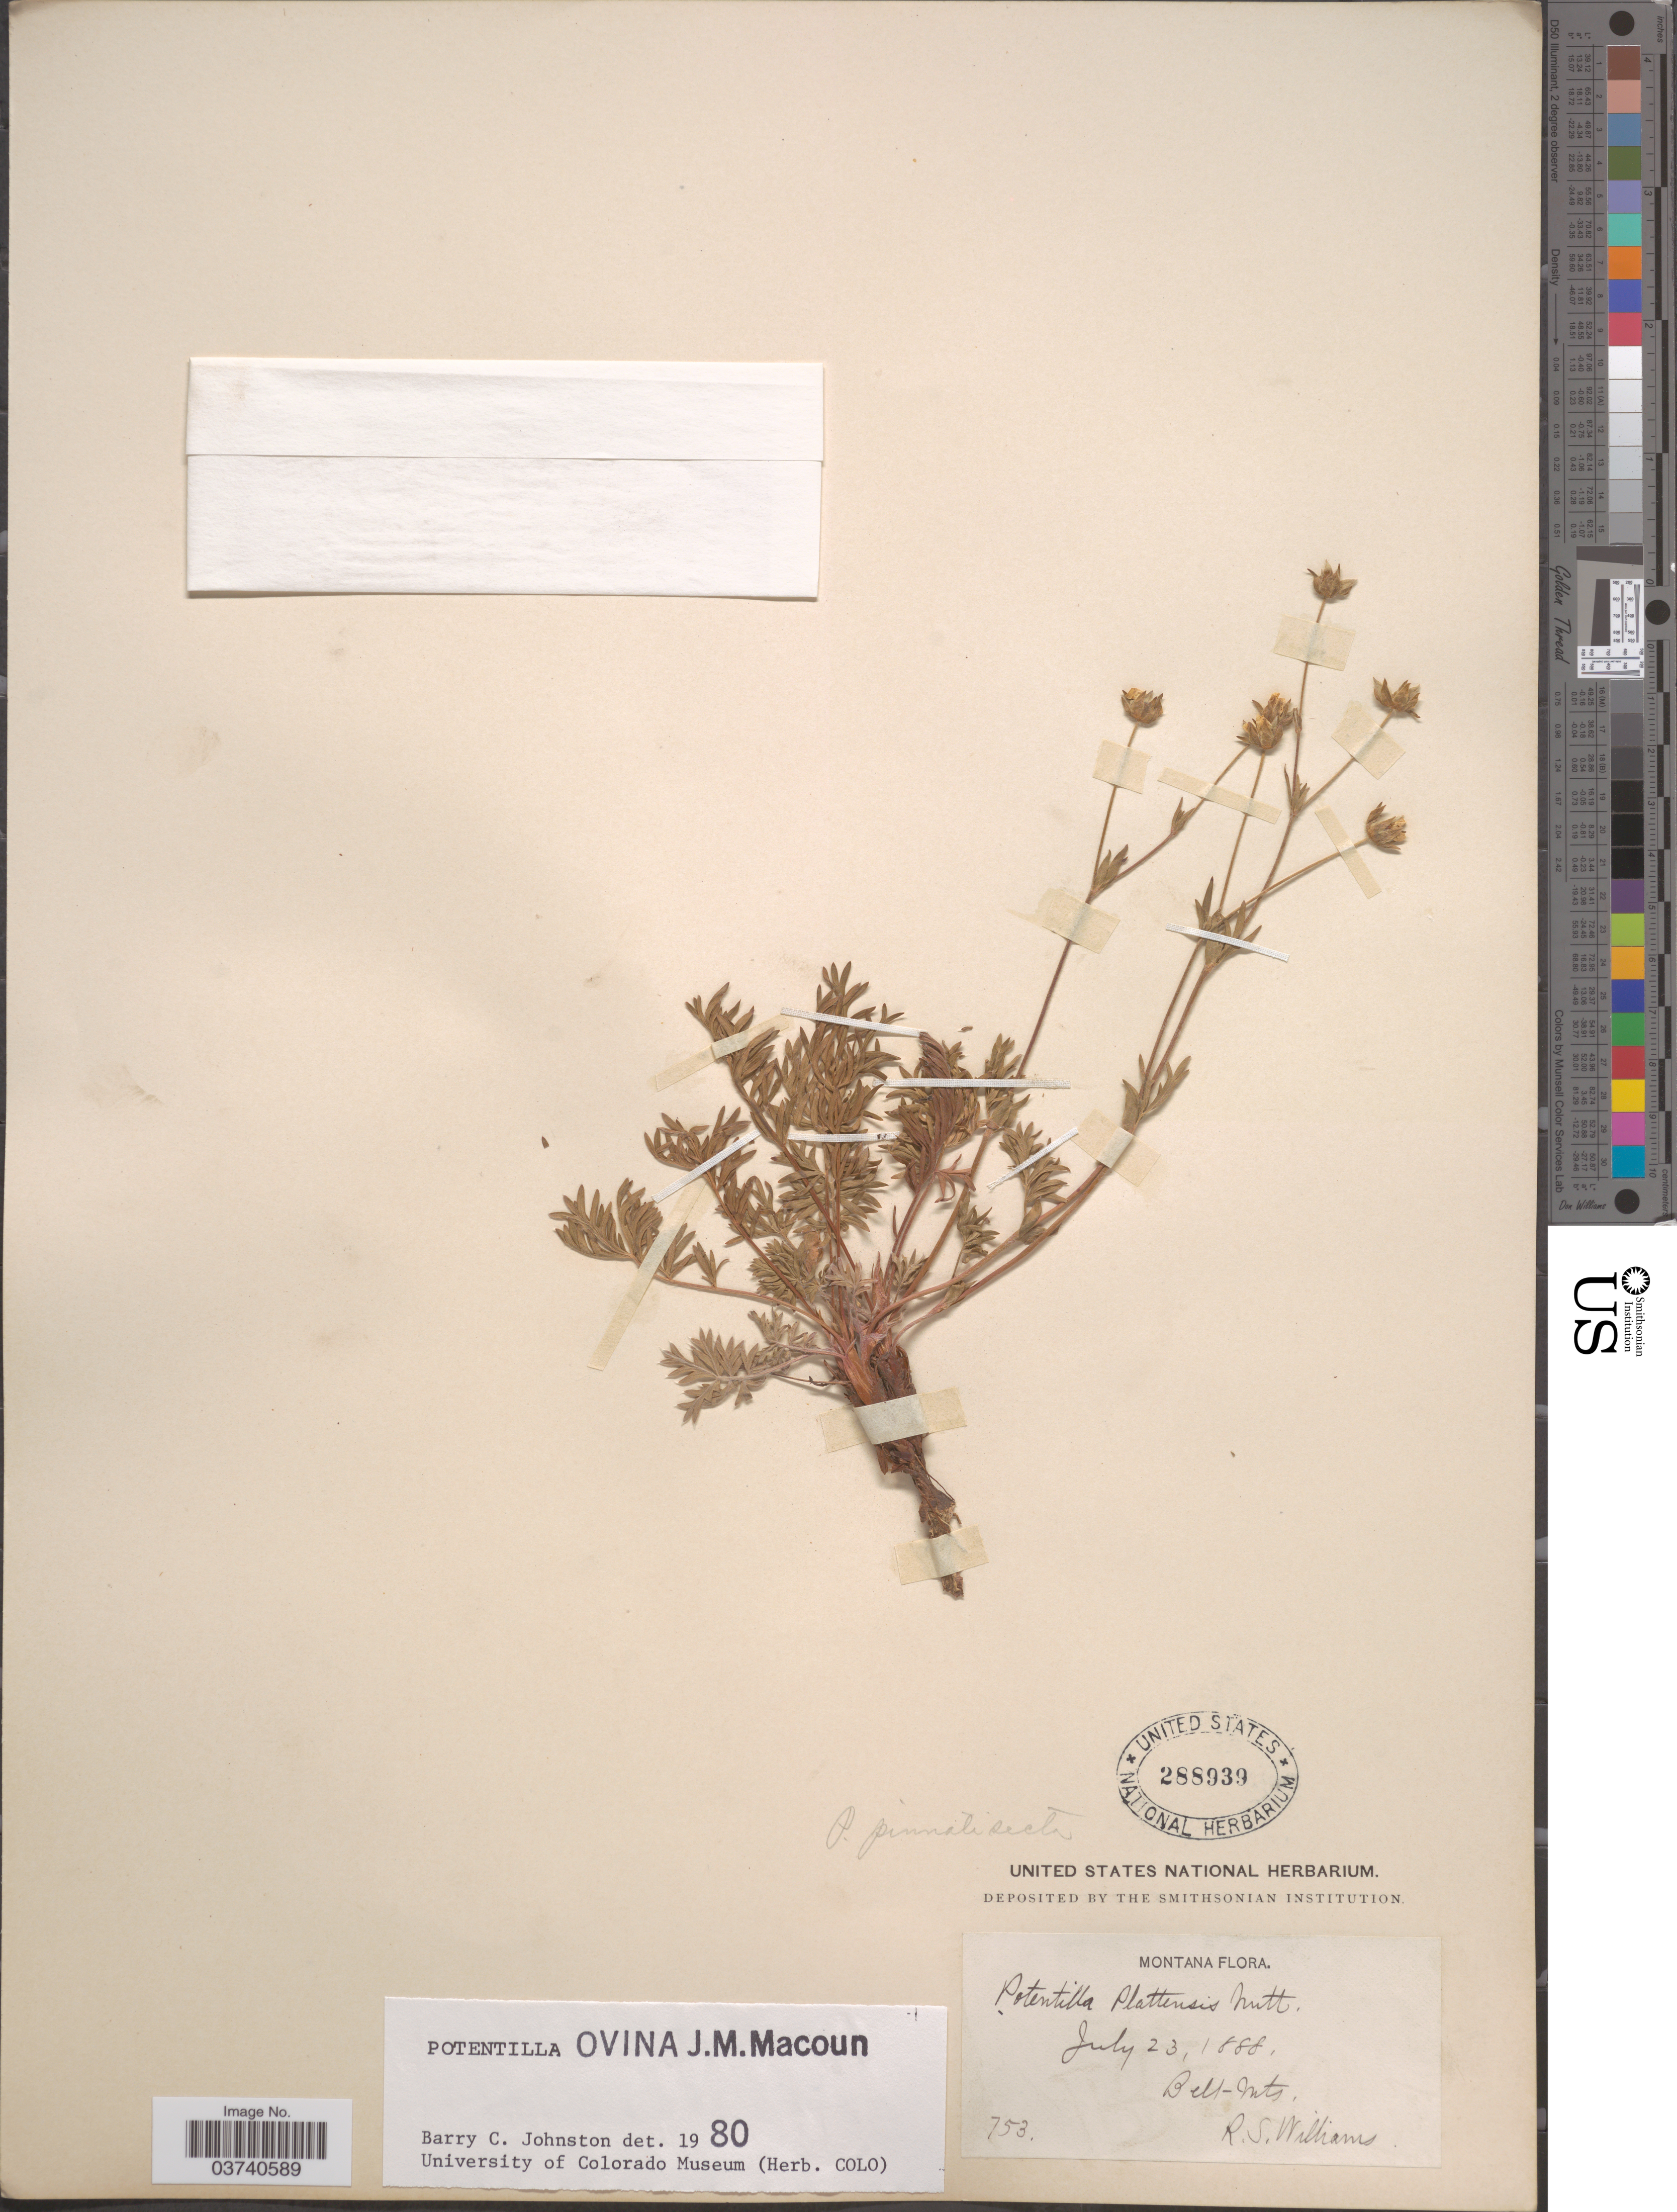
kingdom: Plantae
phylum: Tracheophyta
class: Magnoliopsida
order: Rosales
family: Rosaceae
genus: Potentilla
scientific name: Potentilla ovina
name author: Macoun ex J.M. Macoun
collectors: R. S. Williams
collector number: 753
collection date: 1888-07-23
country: United States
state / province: Montana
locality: Bell-Mts.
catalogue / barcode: US 288939